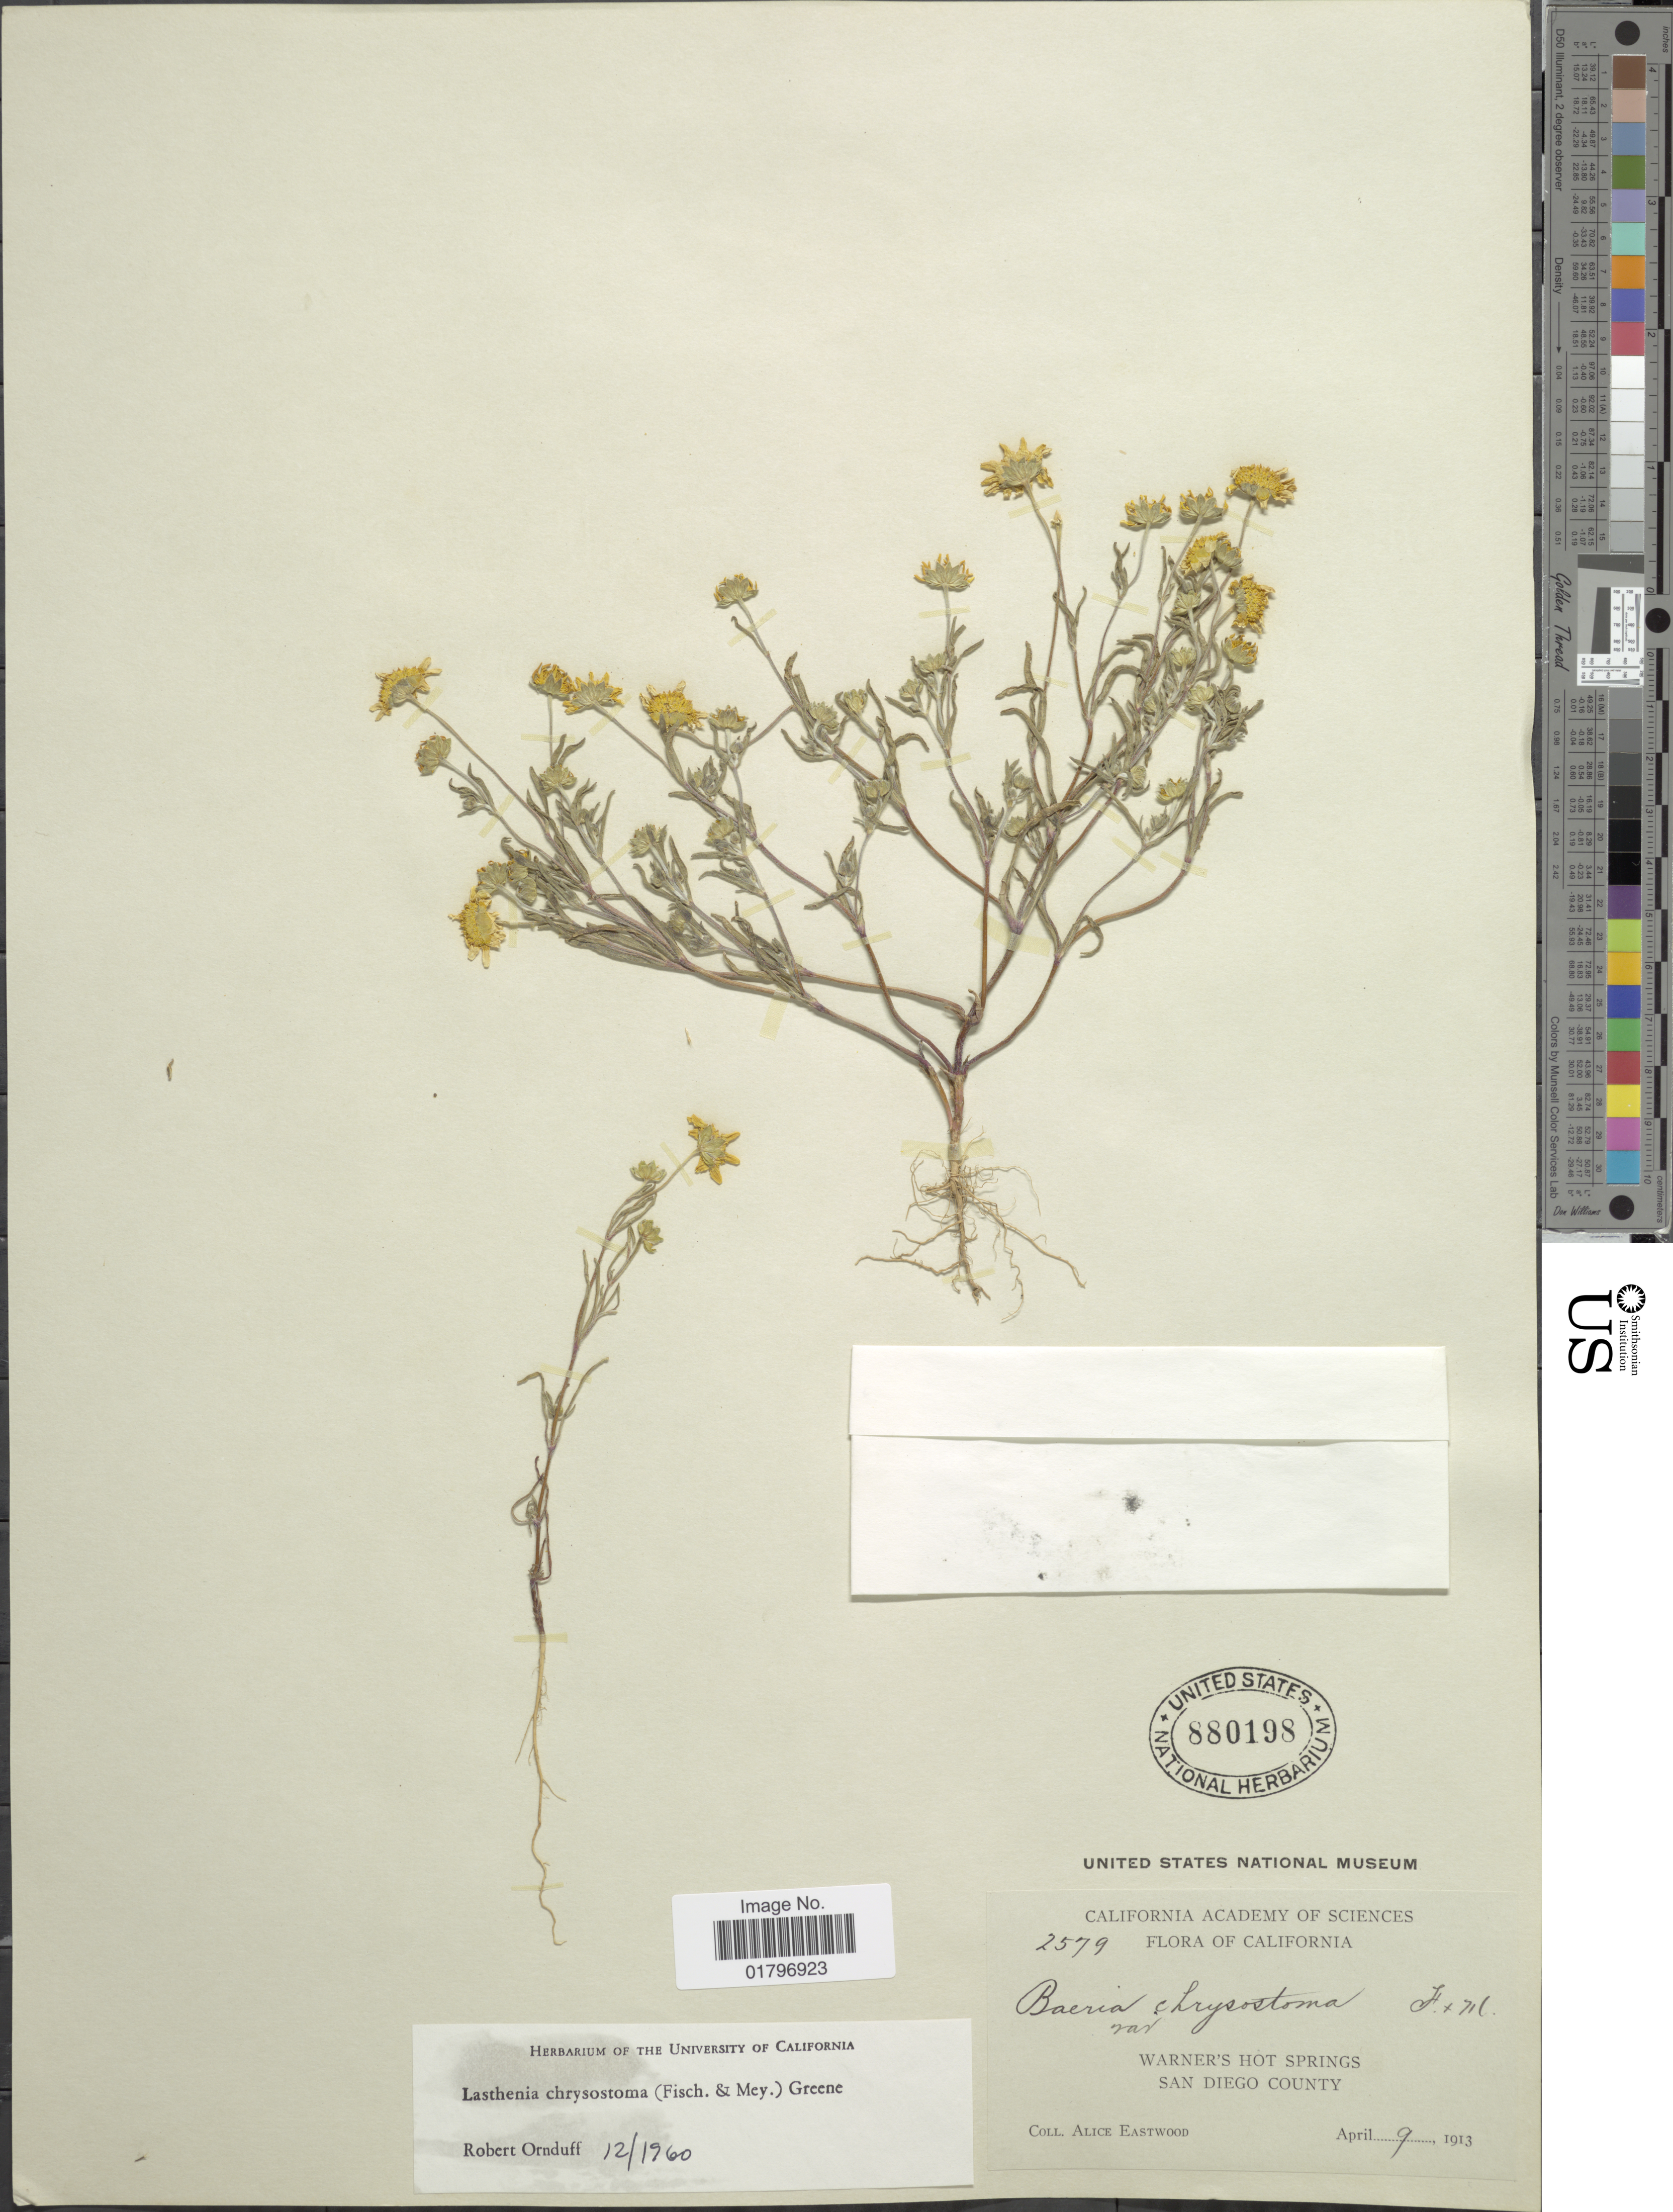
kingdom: Plantae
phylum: Tracheophyta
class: Magnoliopsida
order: Asterales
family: Asteraceae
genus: Lasthenia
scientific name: Lasthenia chrysostoma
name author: (Fisch. & C.A. Mey.) Greene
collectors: A. Eastwood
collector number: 2579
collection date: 1913-04-09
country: United States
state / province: California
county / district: San Diego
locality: Warner's Hot Springs. San Diego County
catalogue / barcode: US 880198